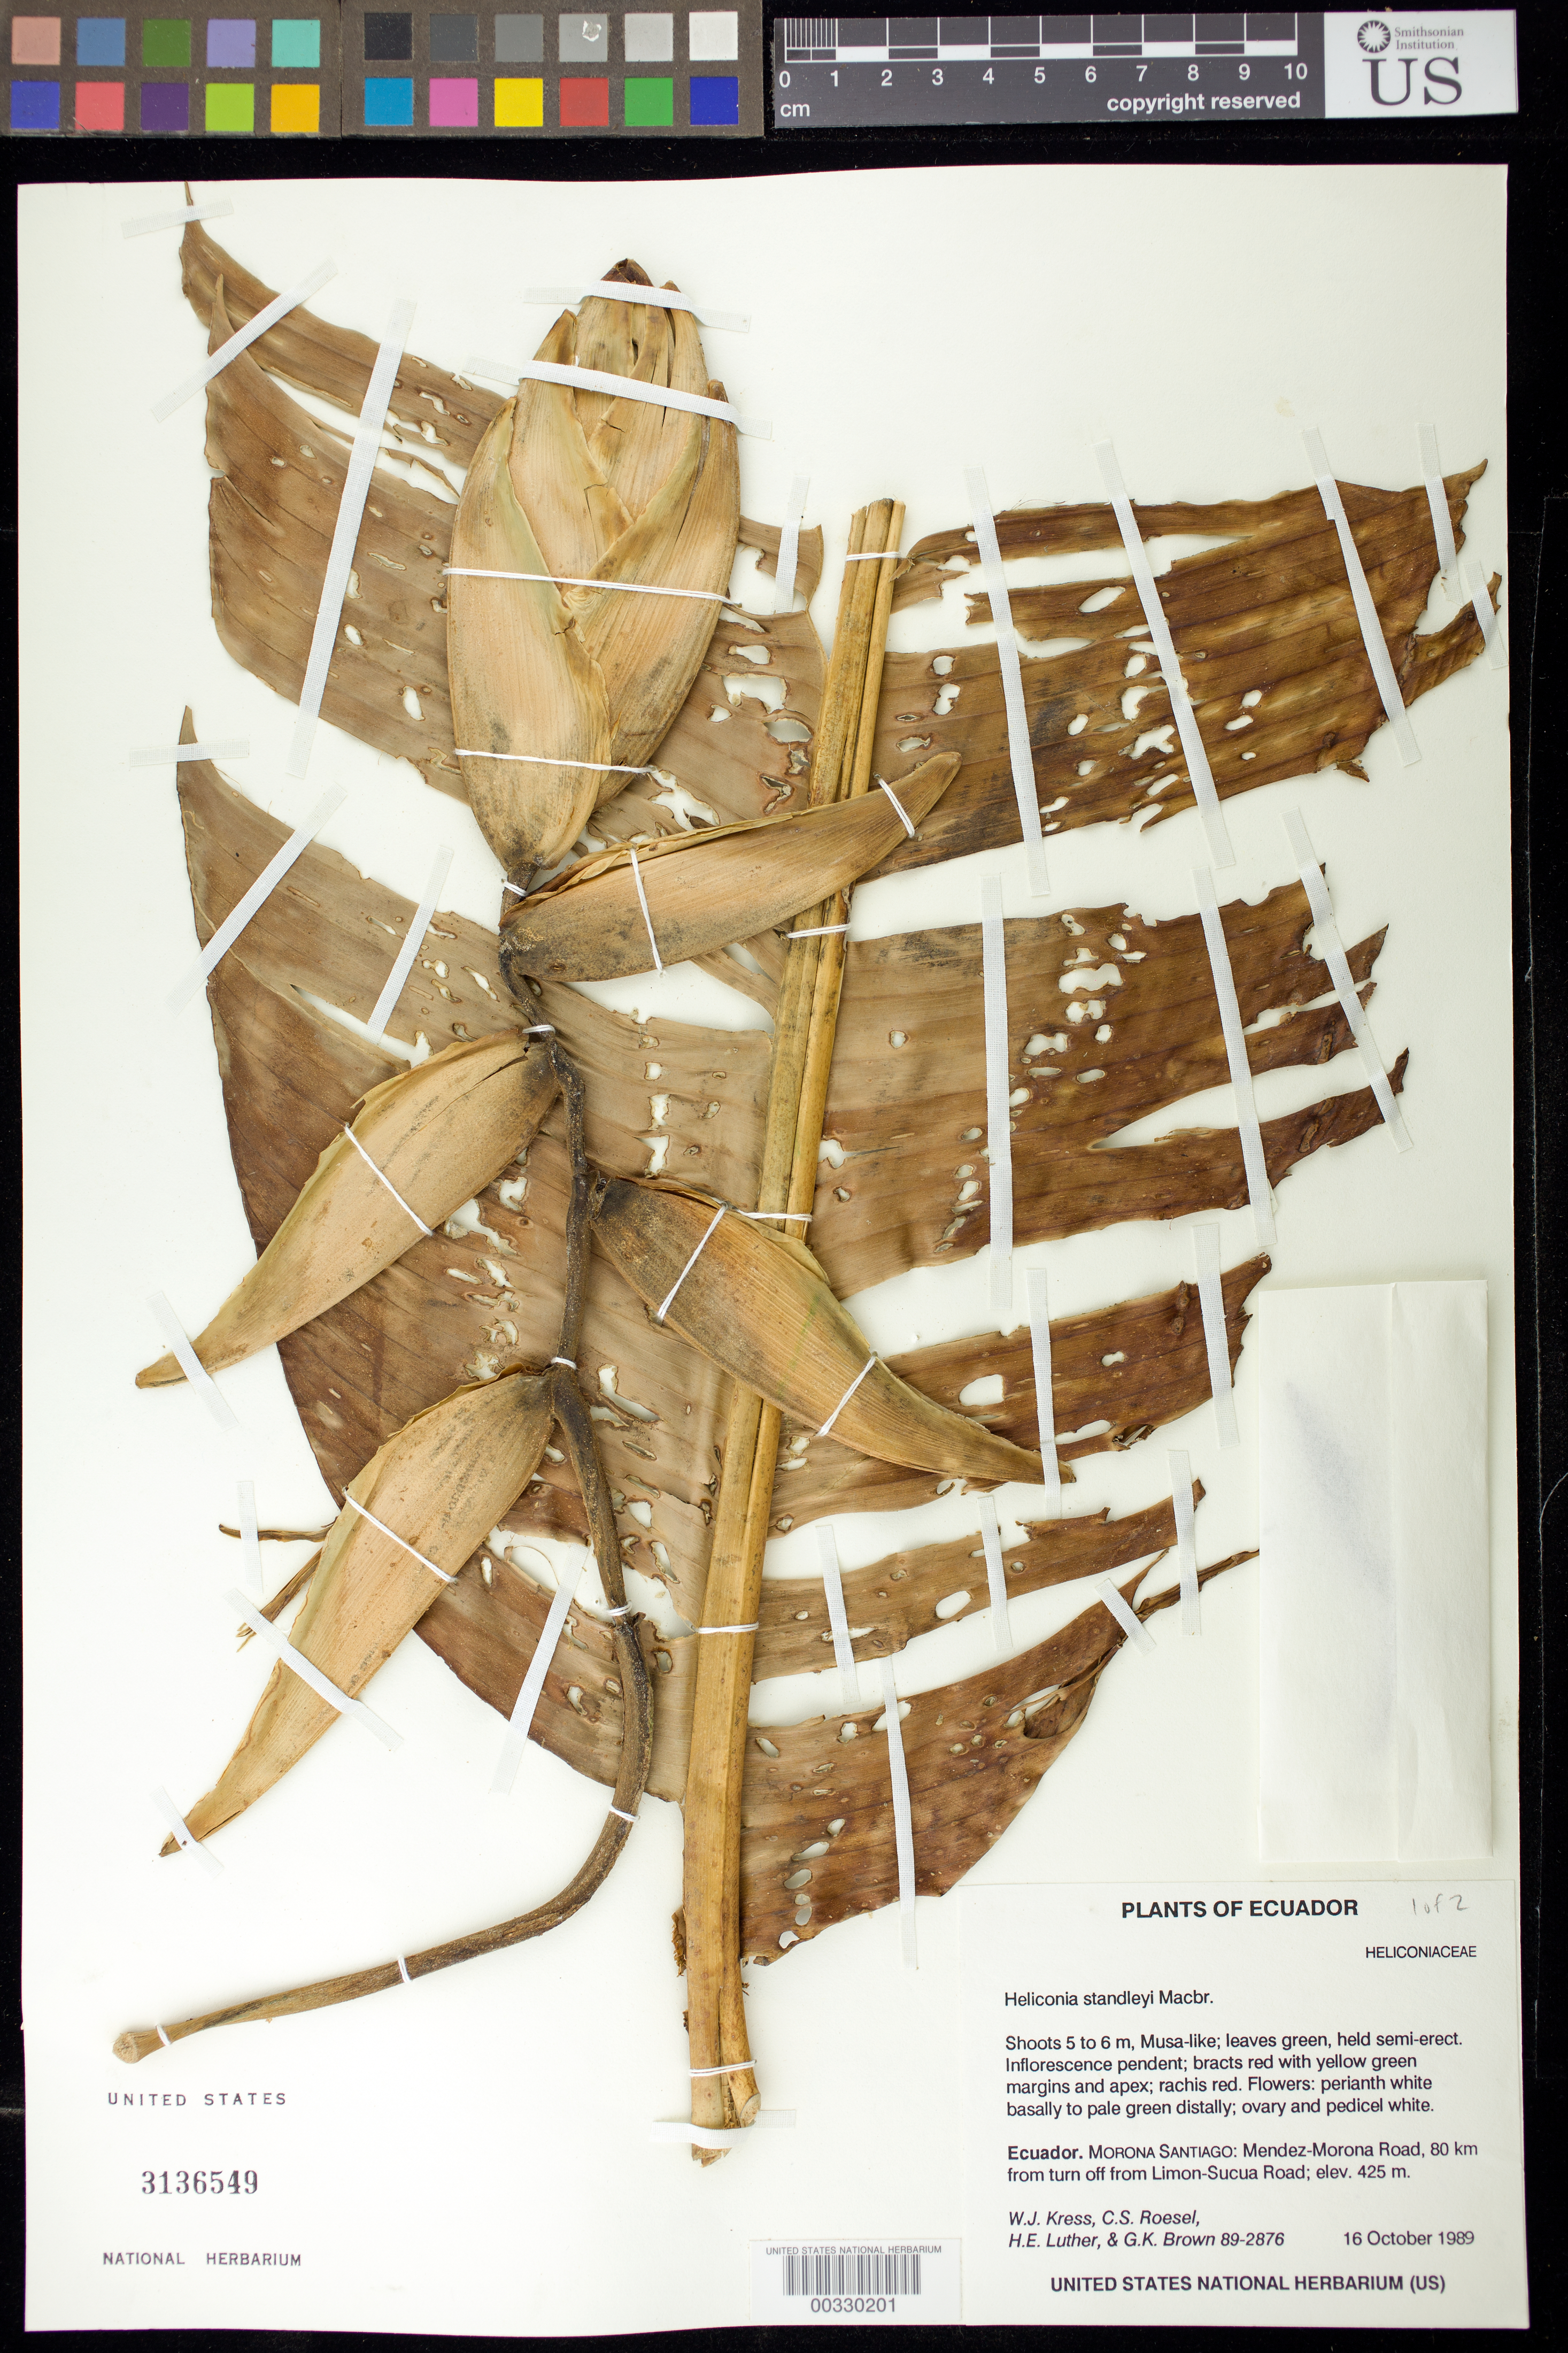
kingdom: Plantae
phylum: Tracheophyta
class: Liliopsida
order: Zingiberales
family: Heliconiaceae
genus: Heliconia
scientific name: Heliconia standleyi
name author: J.F. Macbr.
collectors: W. J. Kress, C. S. Roesel, Harry E. Luther & G. K. Brown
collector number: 89-2876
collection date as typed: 16 Oct 1989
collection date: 1989-10-16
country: Ecuador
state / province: Morona-Santiago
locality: Mendez-morona road, 80 km from turn off from Limon-sucua road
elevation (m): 425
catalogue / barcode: US 3136549